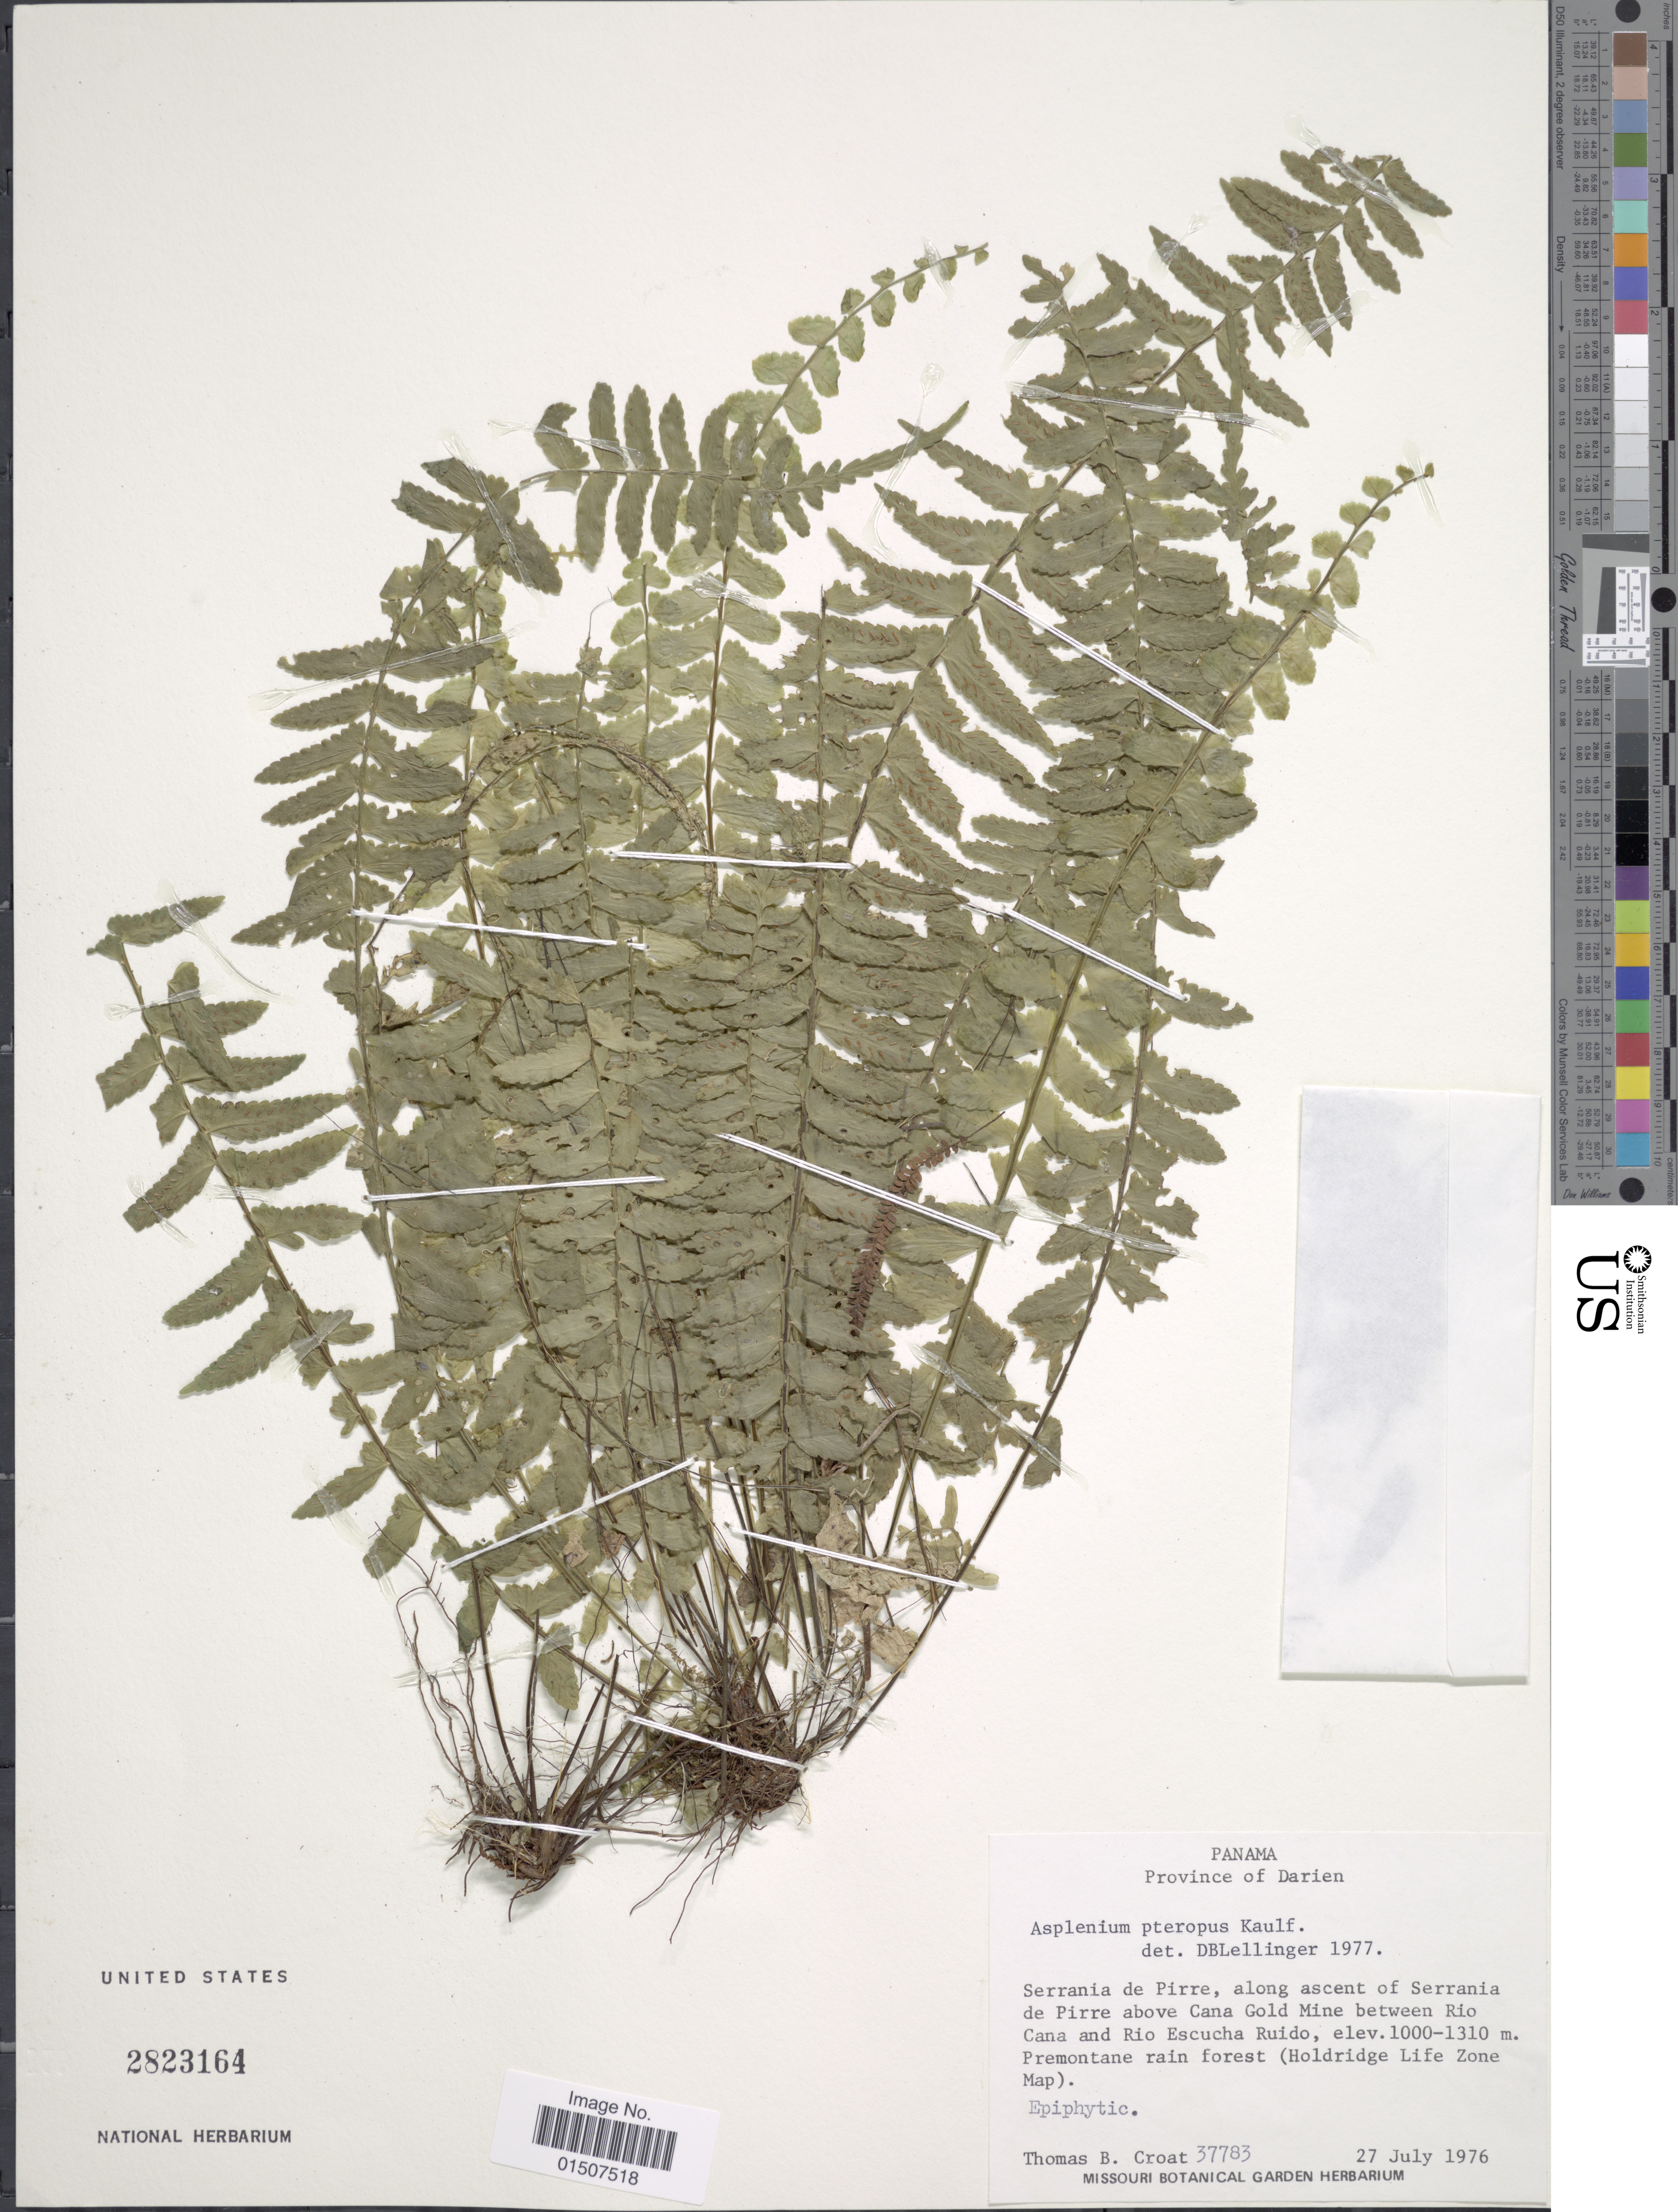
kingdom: Plantae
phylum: Tracheophyta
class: Polypodiopsida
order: Polypodiales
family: Aspleniaceae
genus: Asplenium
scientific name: Asplenium pteropus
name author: Kaulf.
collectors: T. B. Croat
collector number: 37783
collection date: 1976-07-27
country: Panama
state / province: Darién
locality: Province of Darien. Serrania de Pirre, along ascent of Serrania de Pirre above Cana Gold Mine between Rio Cana and Rio Escucha Ruido.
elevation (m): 1000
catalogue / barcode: US 2823164